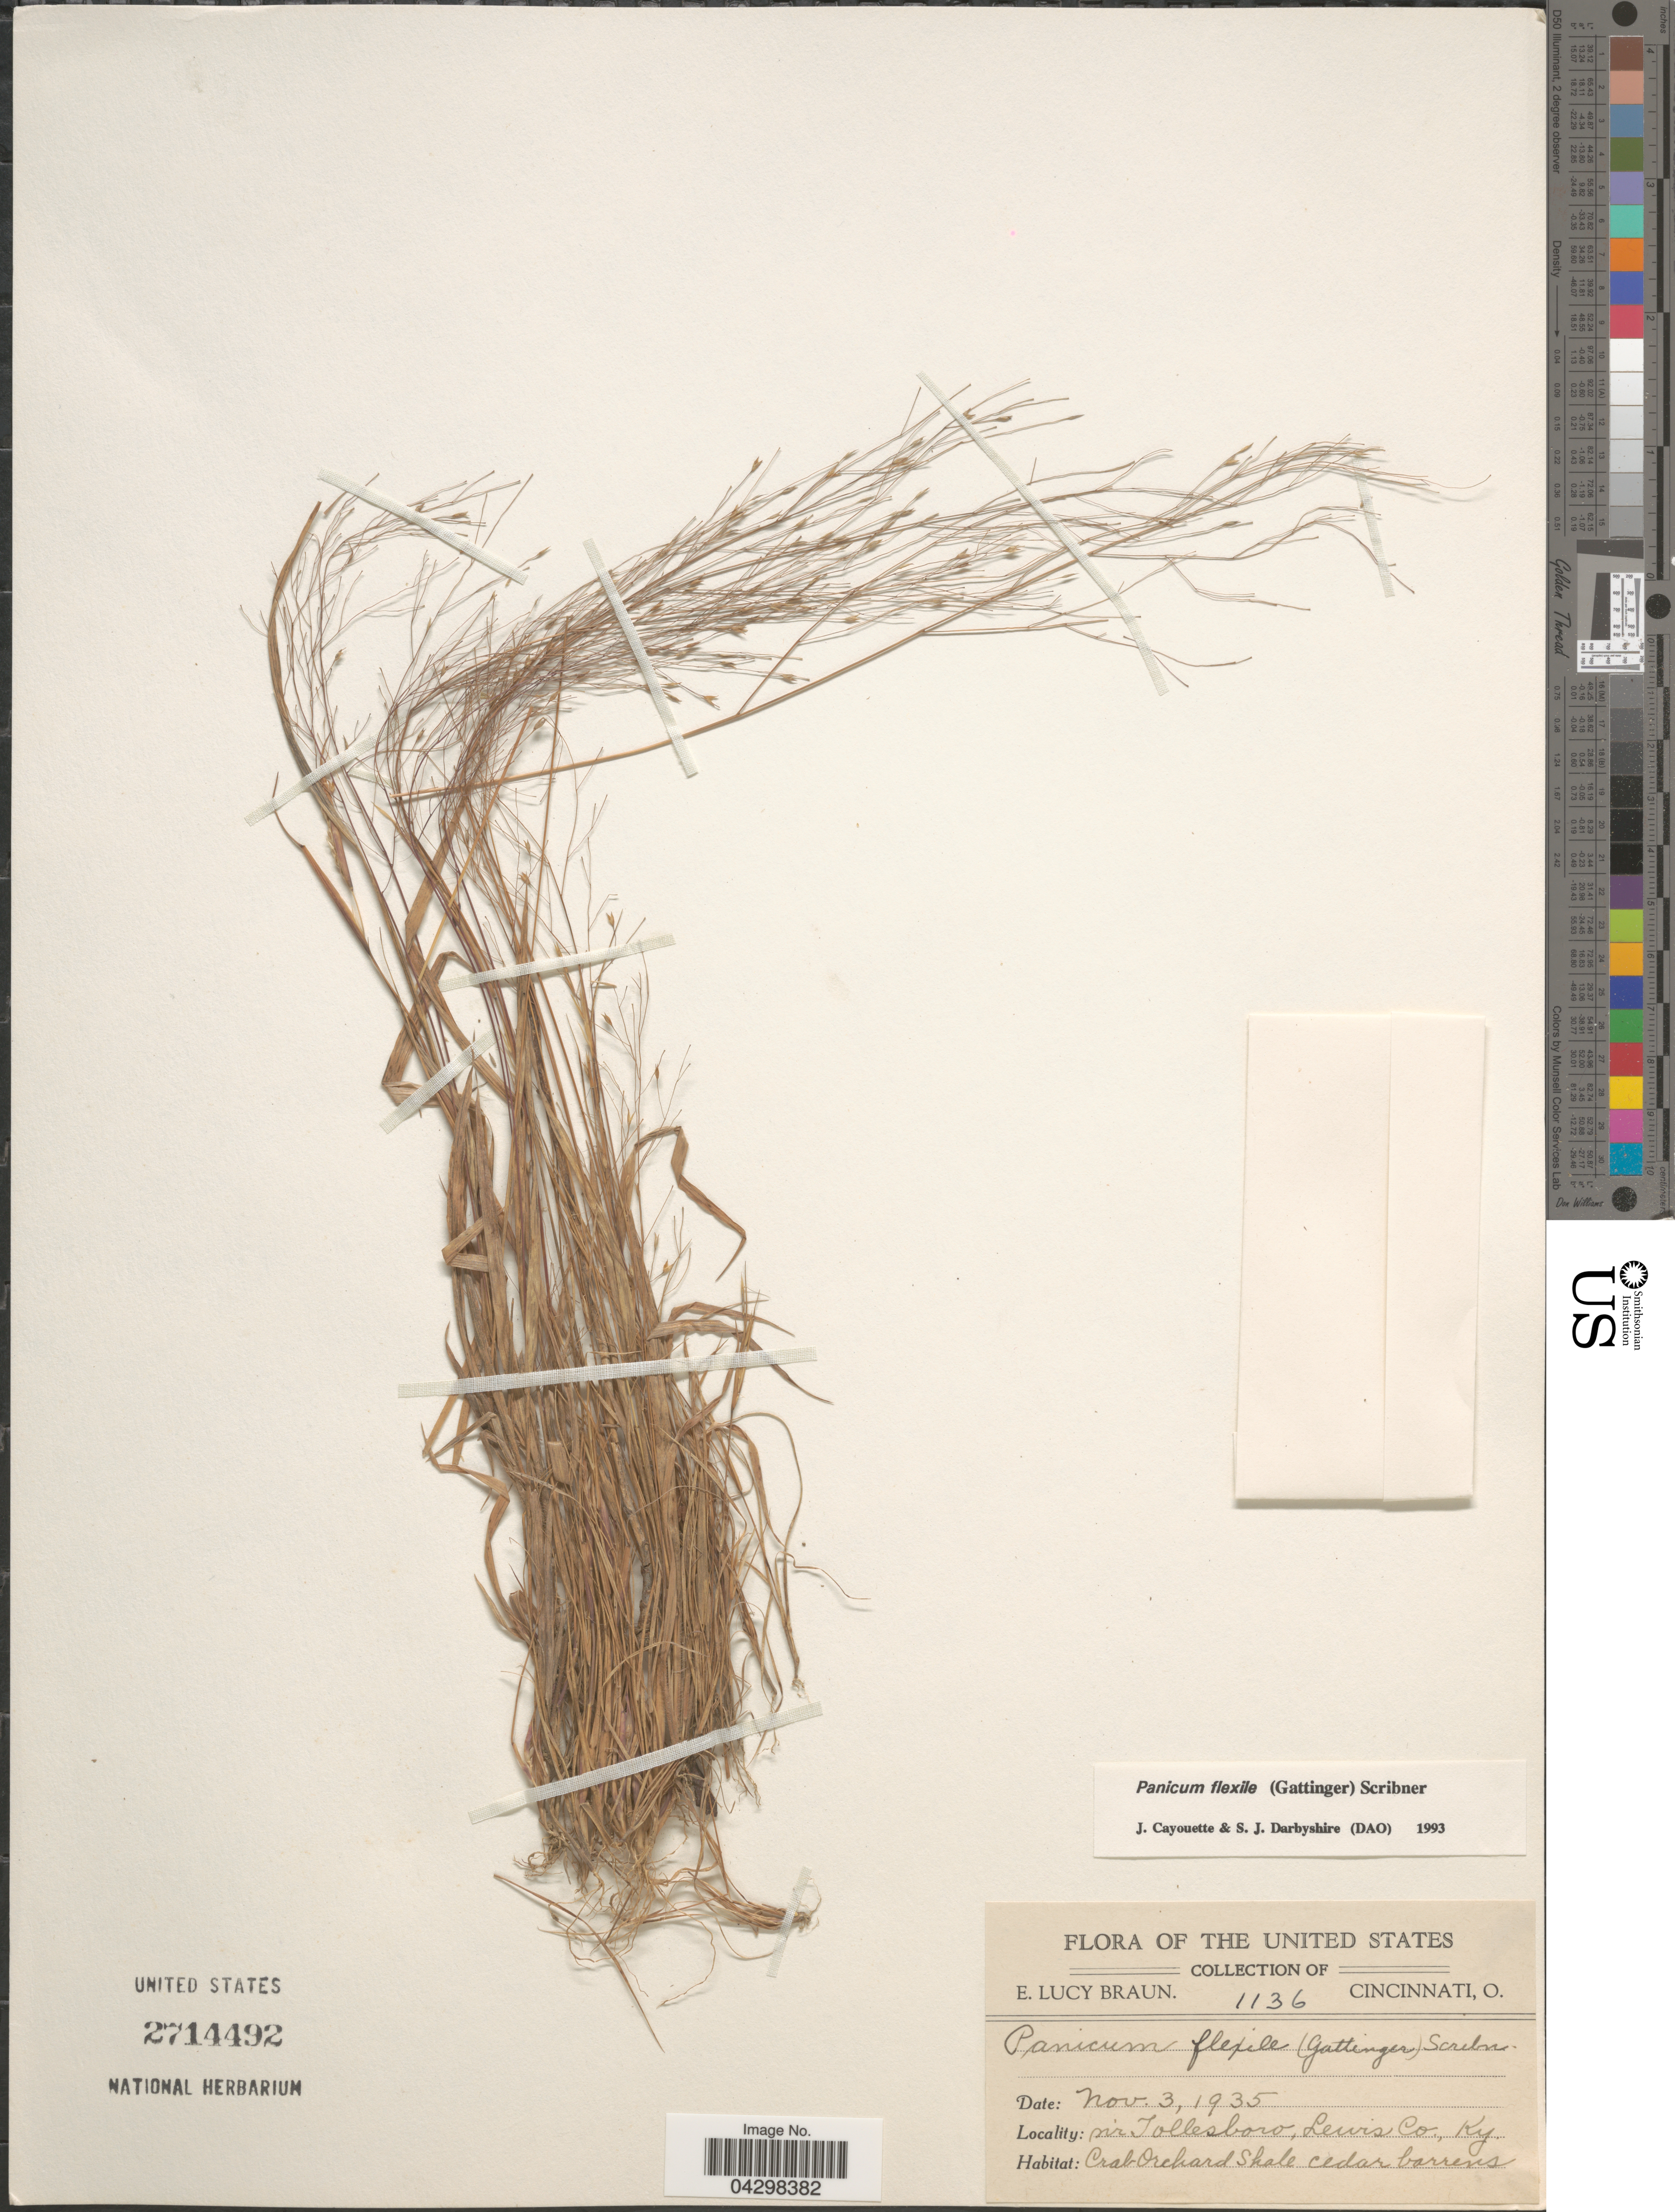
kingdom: Plantae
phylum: Tracheophyta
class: Liliopsida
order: Poales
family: Poaceae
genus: Panicum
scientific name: Panicum flexile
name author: (Gatt.) Scribn.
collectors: E. L. Braun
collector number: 1136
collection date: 1935-11-03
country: United States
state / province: Kentucky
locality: Sir Tollesboro, Lewis Co. Crab Orchard Shale cedar barrens.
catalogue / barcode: US 2714492